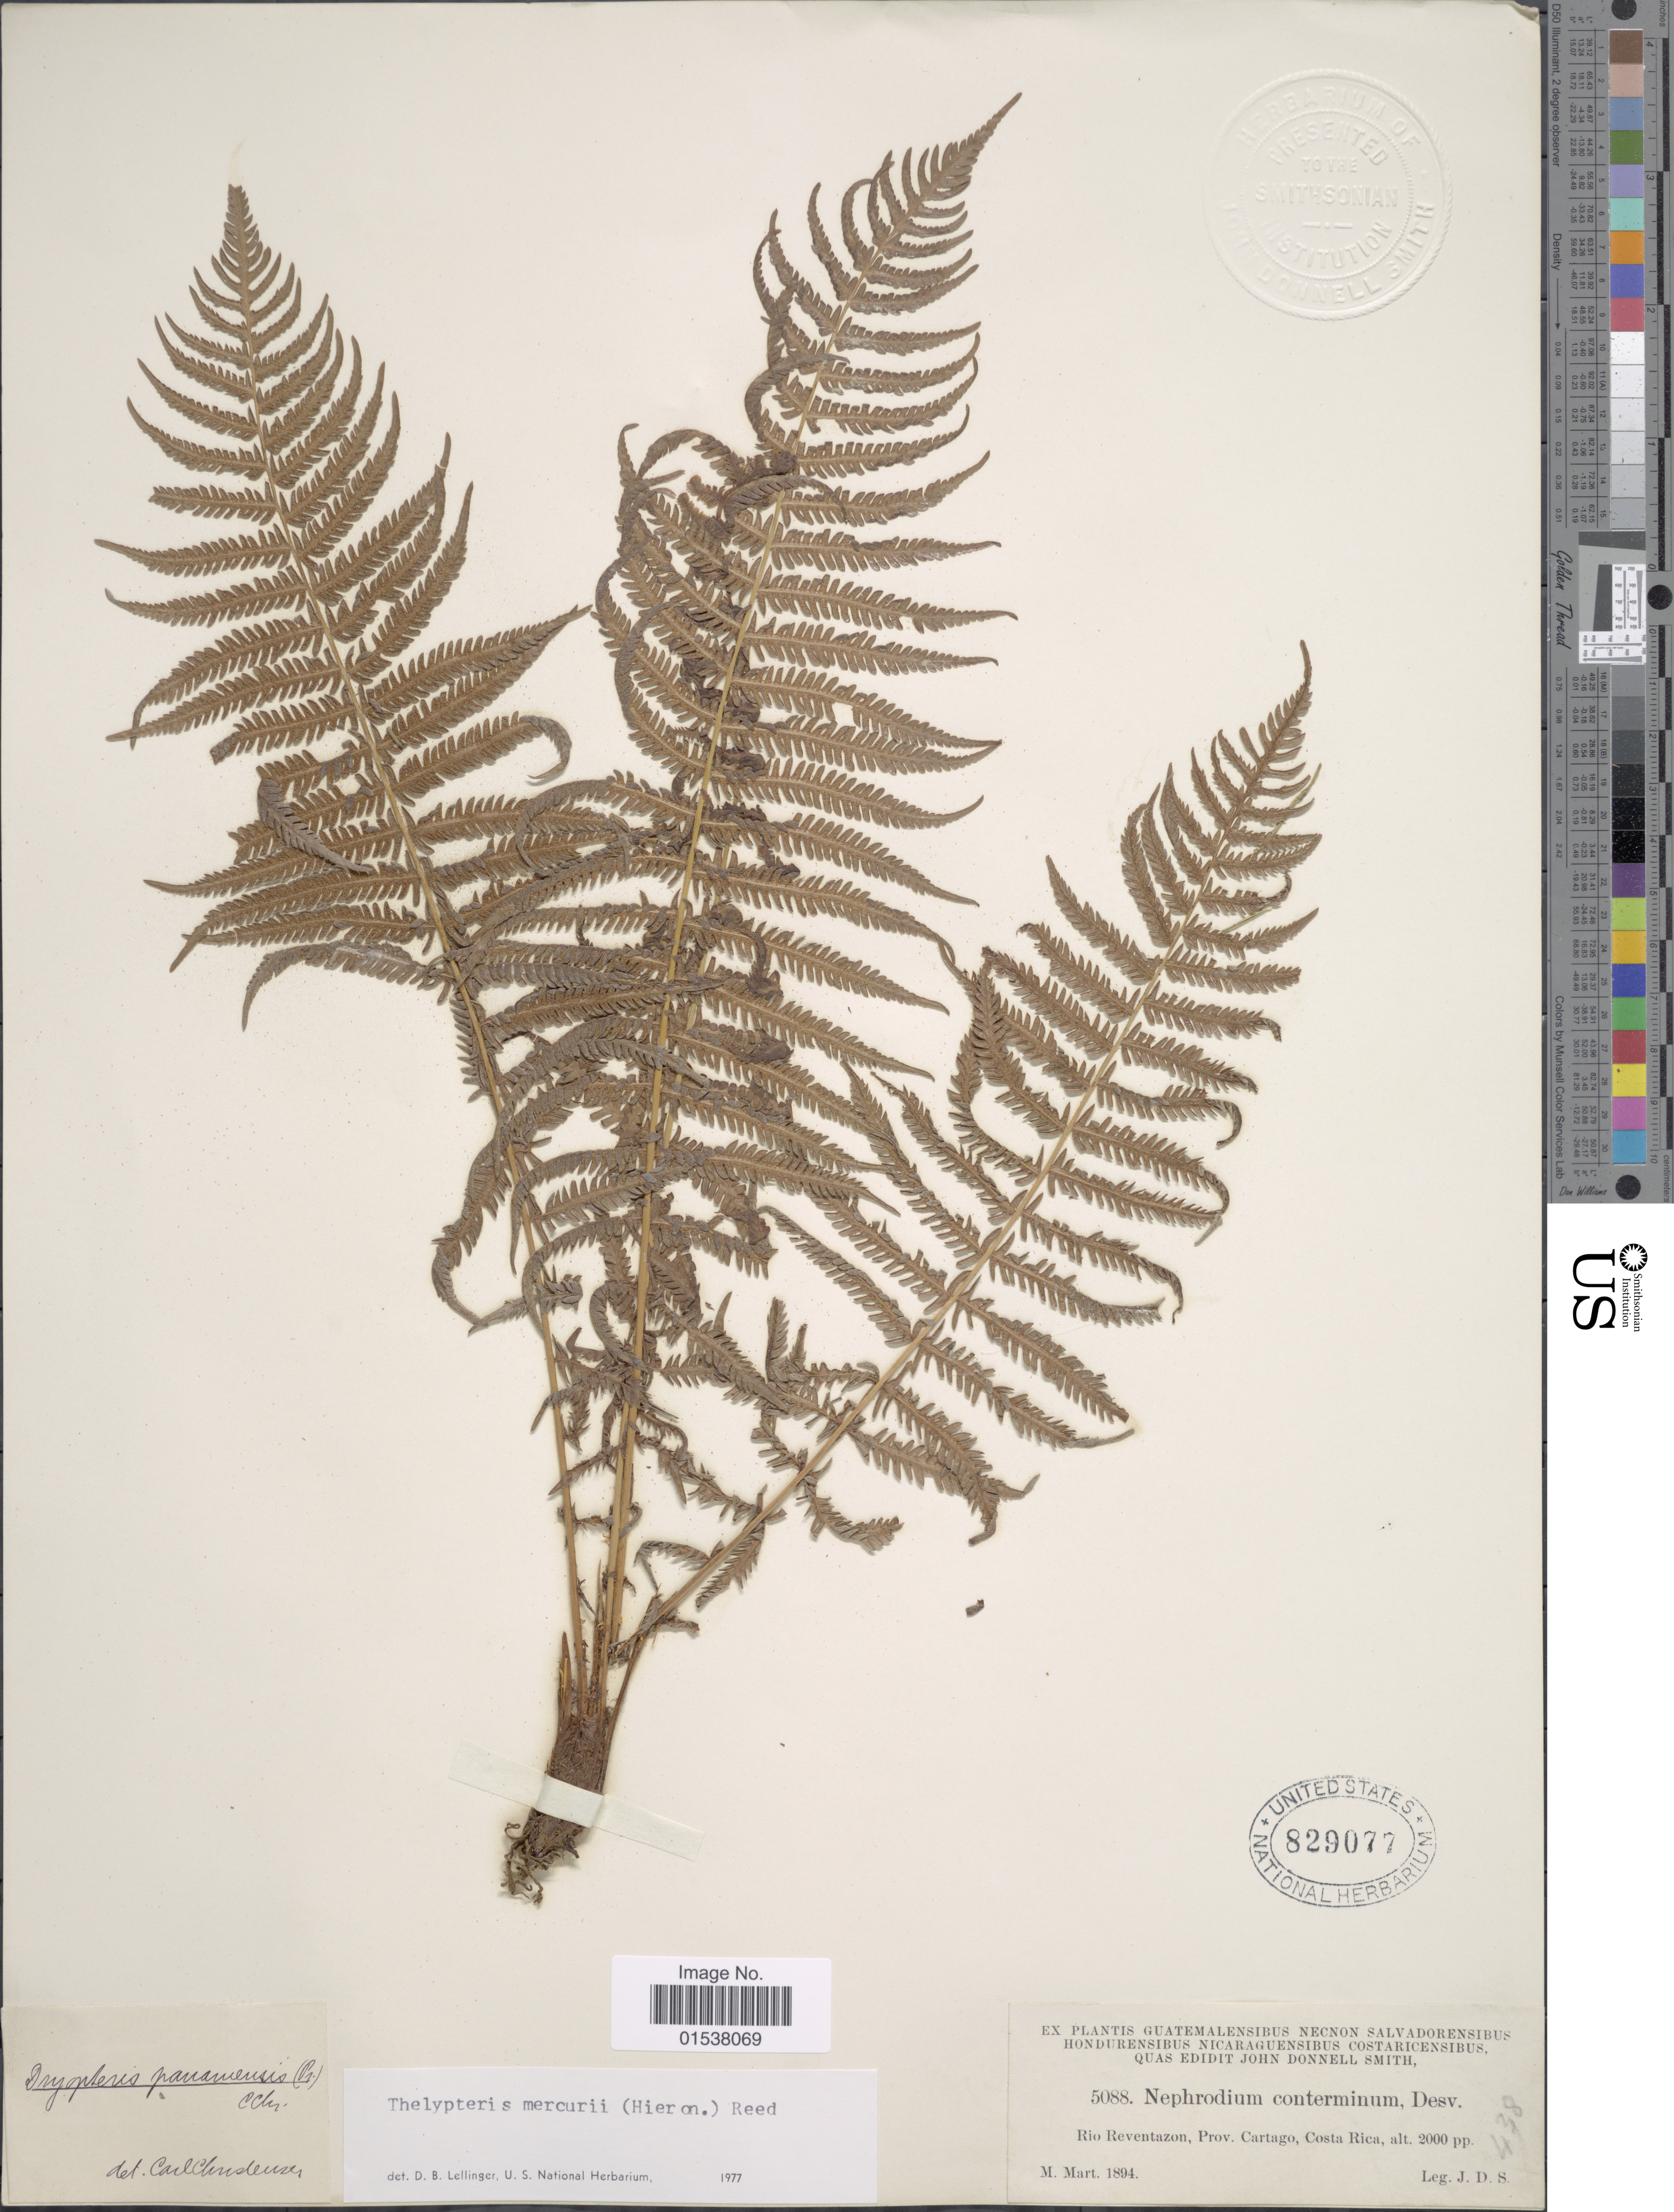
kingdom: Plantae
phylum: Tracheophyta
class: Polypodiopsida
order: Polypodiales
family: Thelypteridaceae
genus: Amauropelta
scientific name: Amauropelta balbisii (Spreng.) comb. nov., ined. 2015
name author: (Spreng.)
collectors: J. Donnell Smith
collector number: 5088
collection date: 1894-03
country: Costa Rica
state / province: Cartago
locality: Rio Reventazon, Prov. Cartago, Costa Rica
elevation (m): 610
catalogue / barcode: US 829077